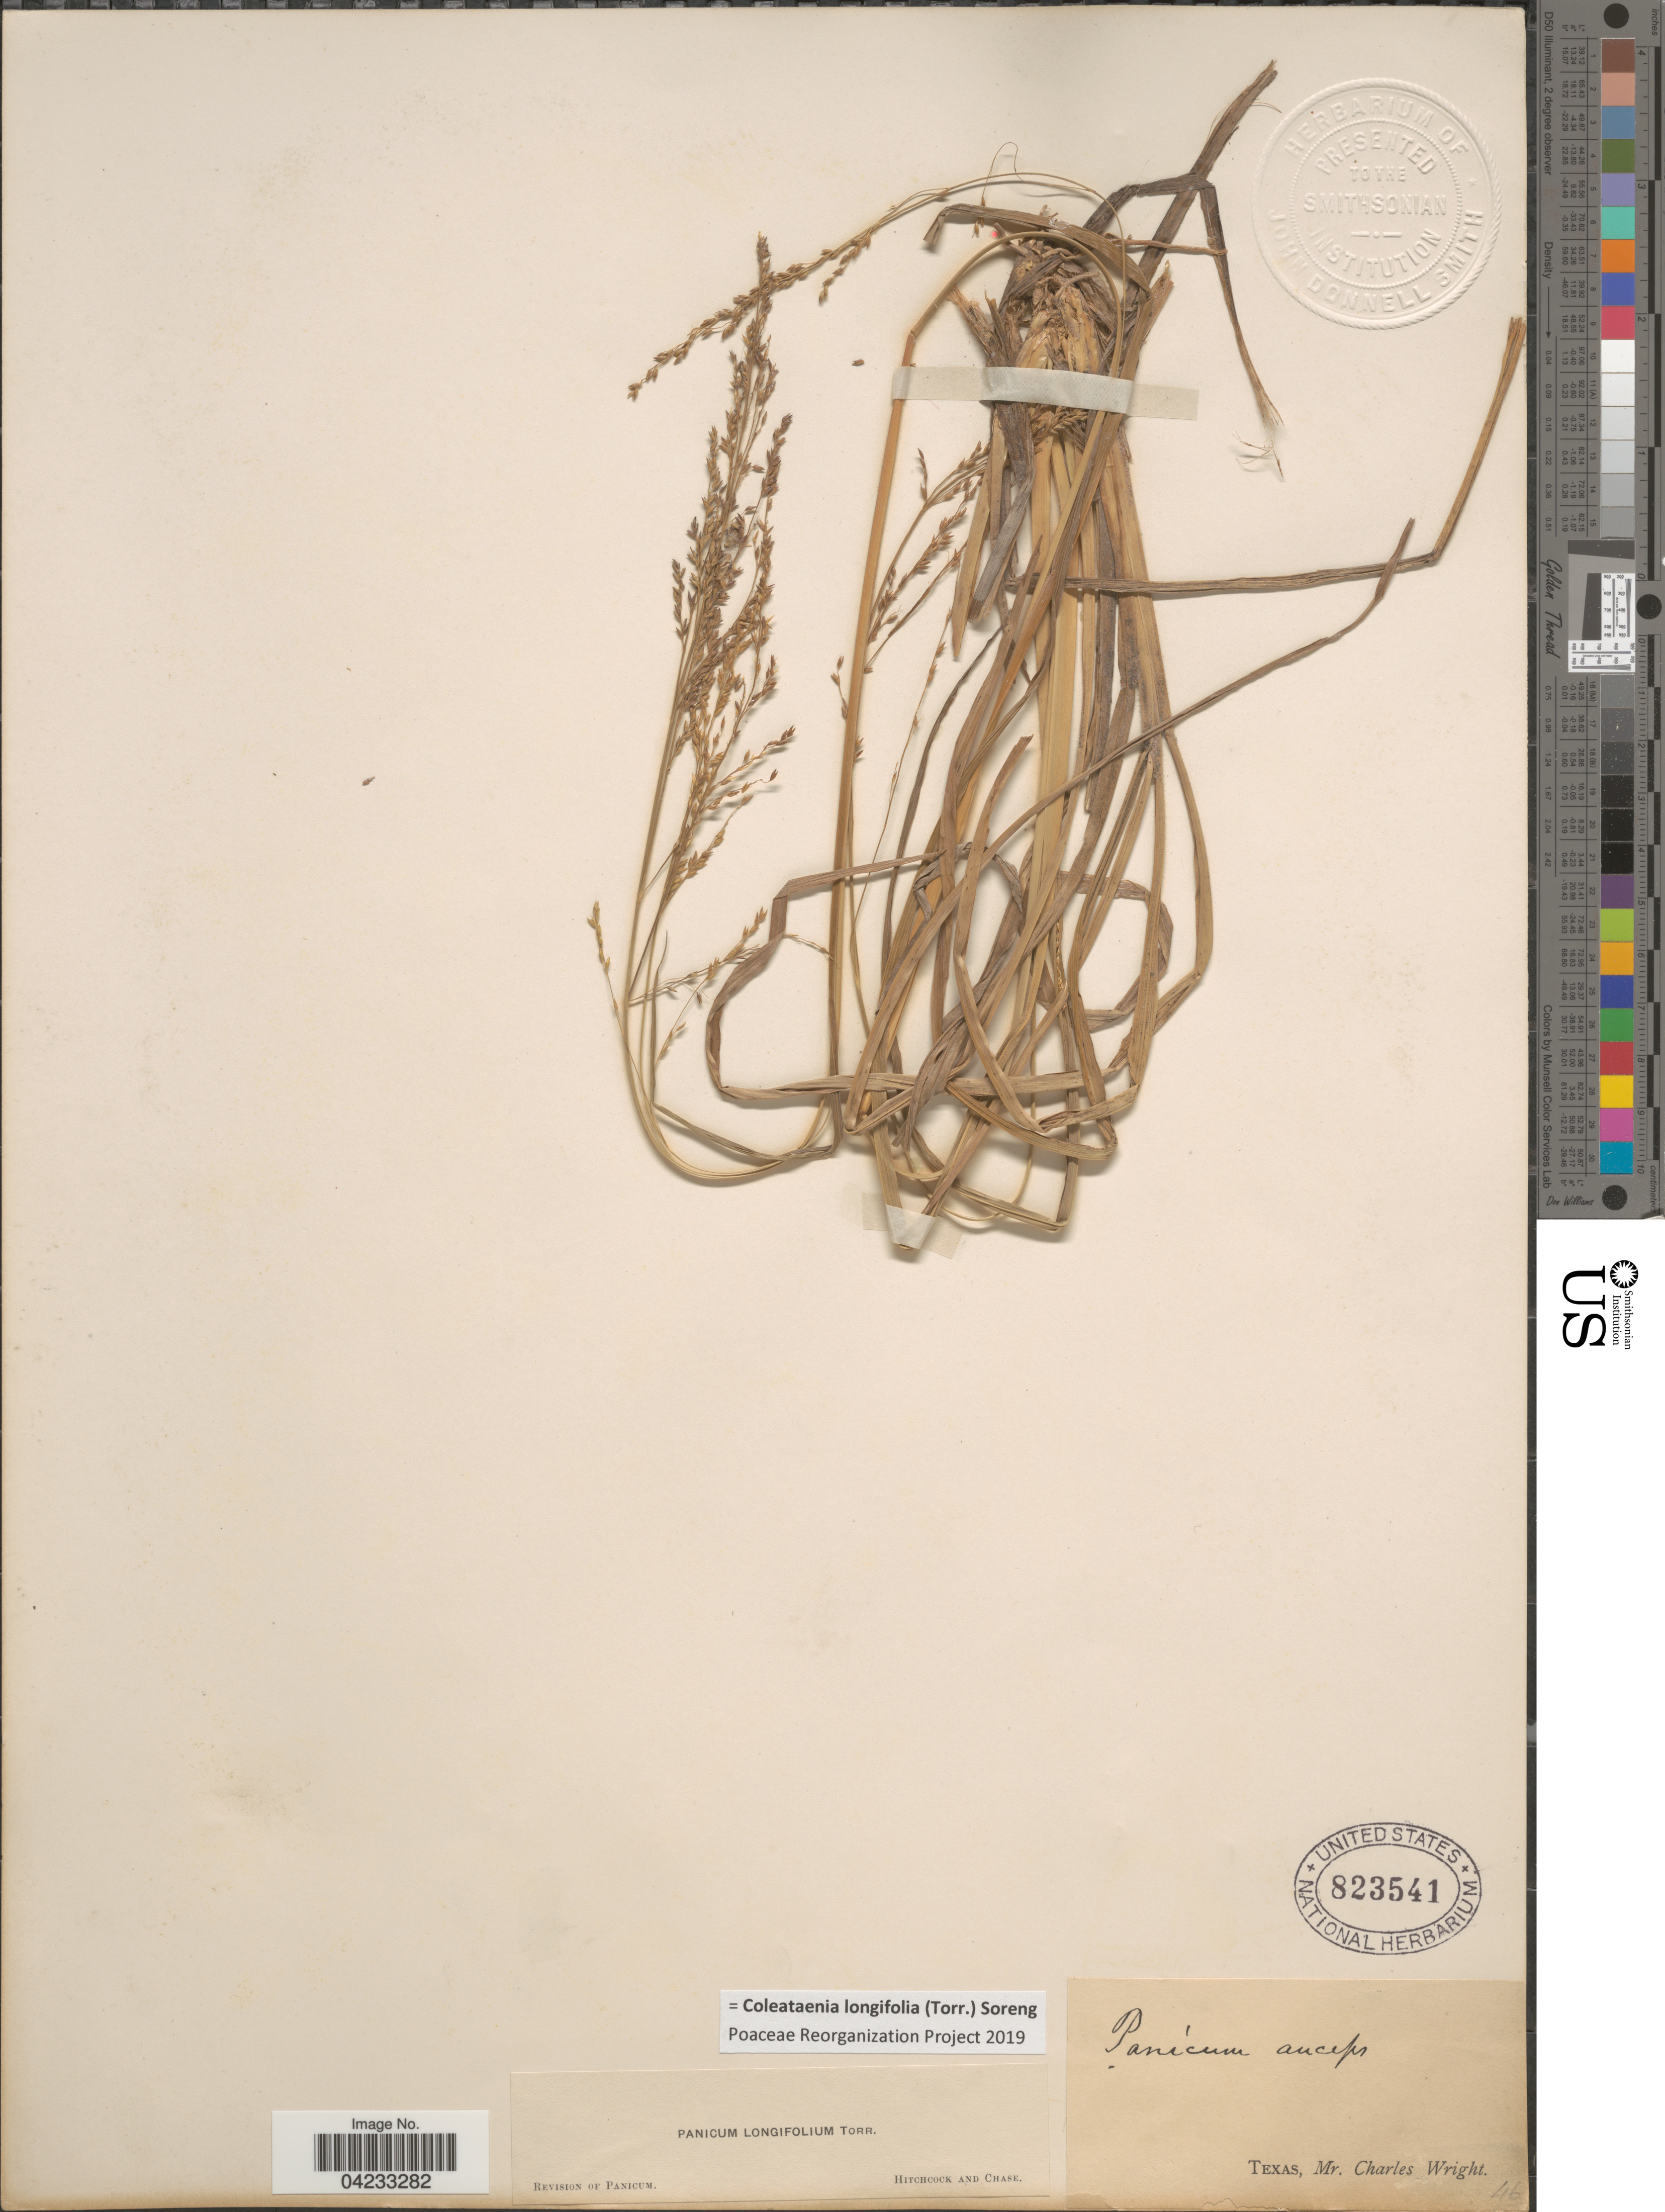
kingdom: Plantae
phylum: Tracheophyta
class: Liliopsida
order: Poales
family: Poaceae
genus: Coleataenia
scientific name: Coleataenia longifolia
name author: (Torr.) Soreng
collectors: C. Wright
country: United States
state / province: Texas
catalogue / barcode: US 823541